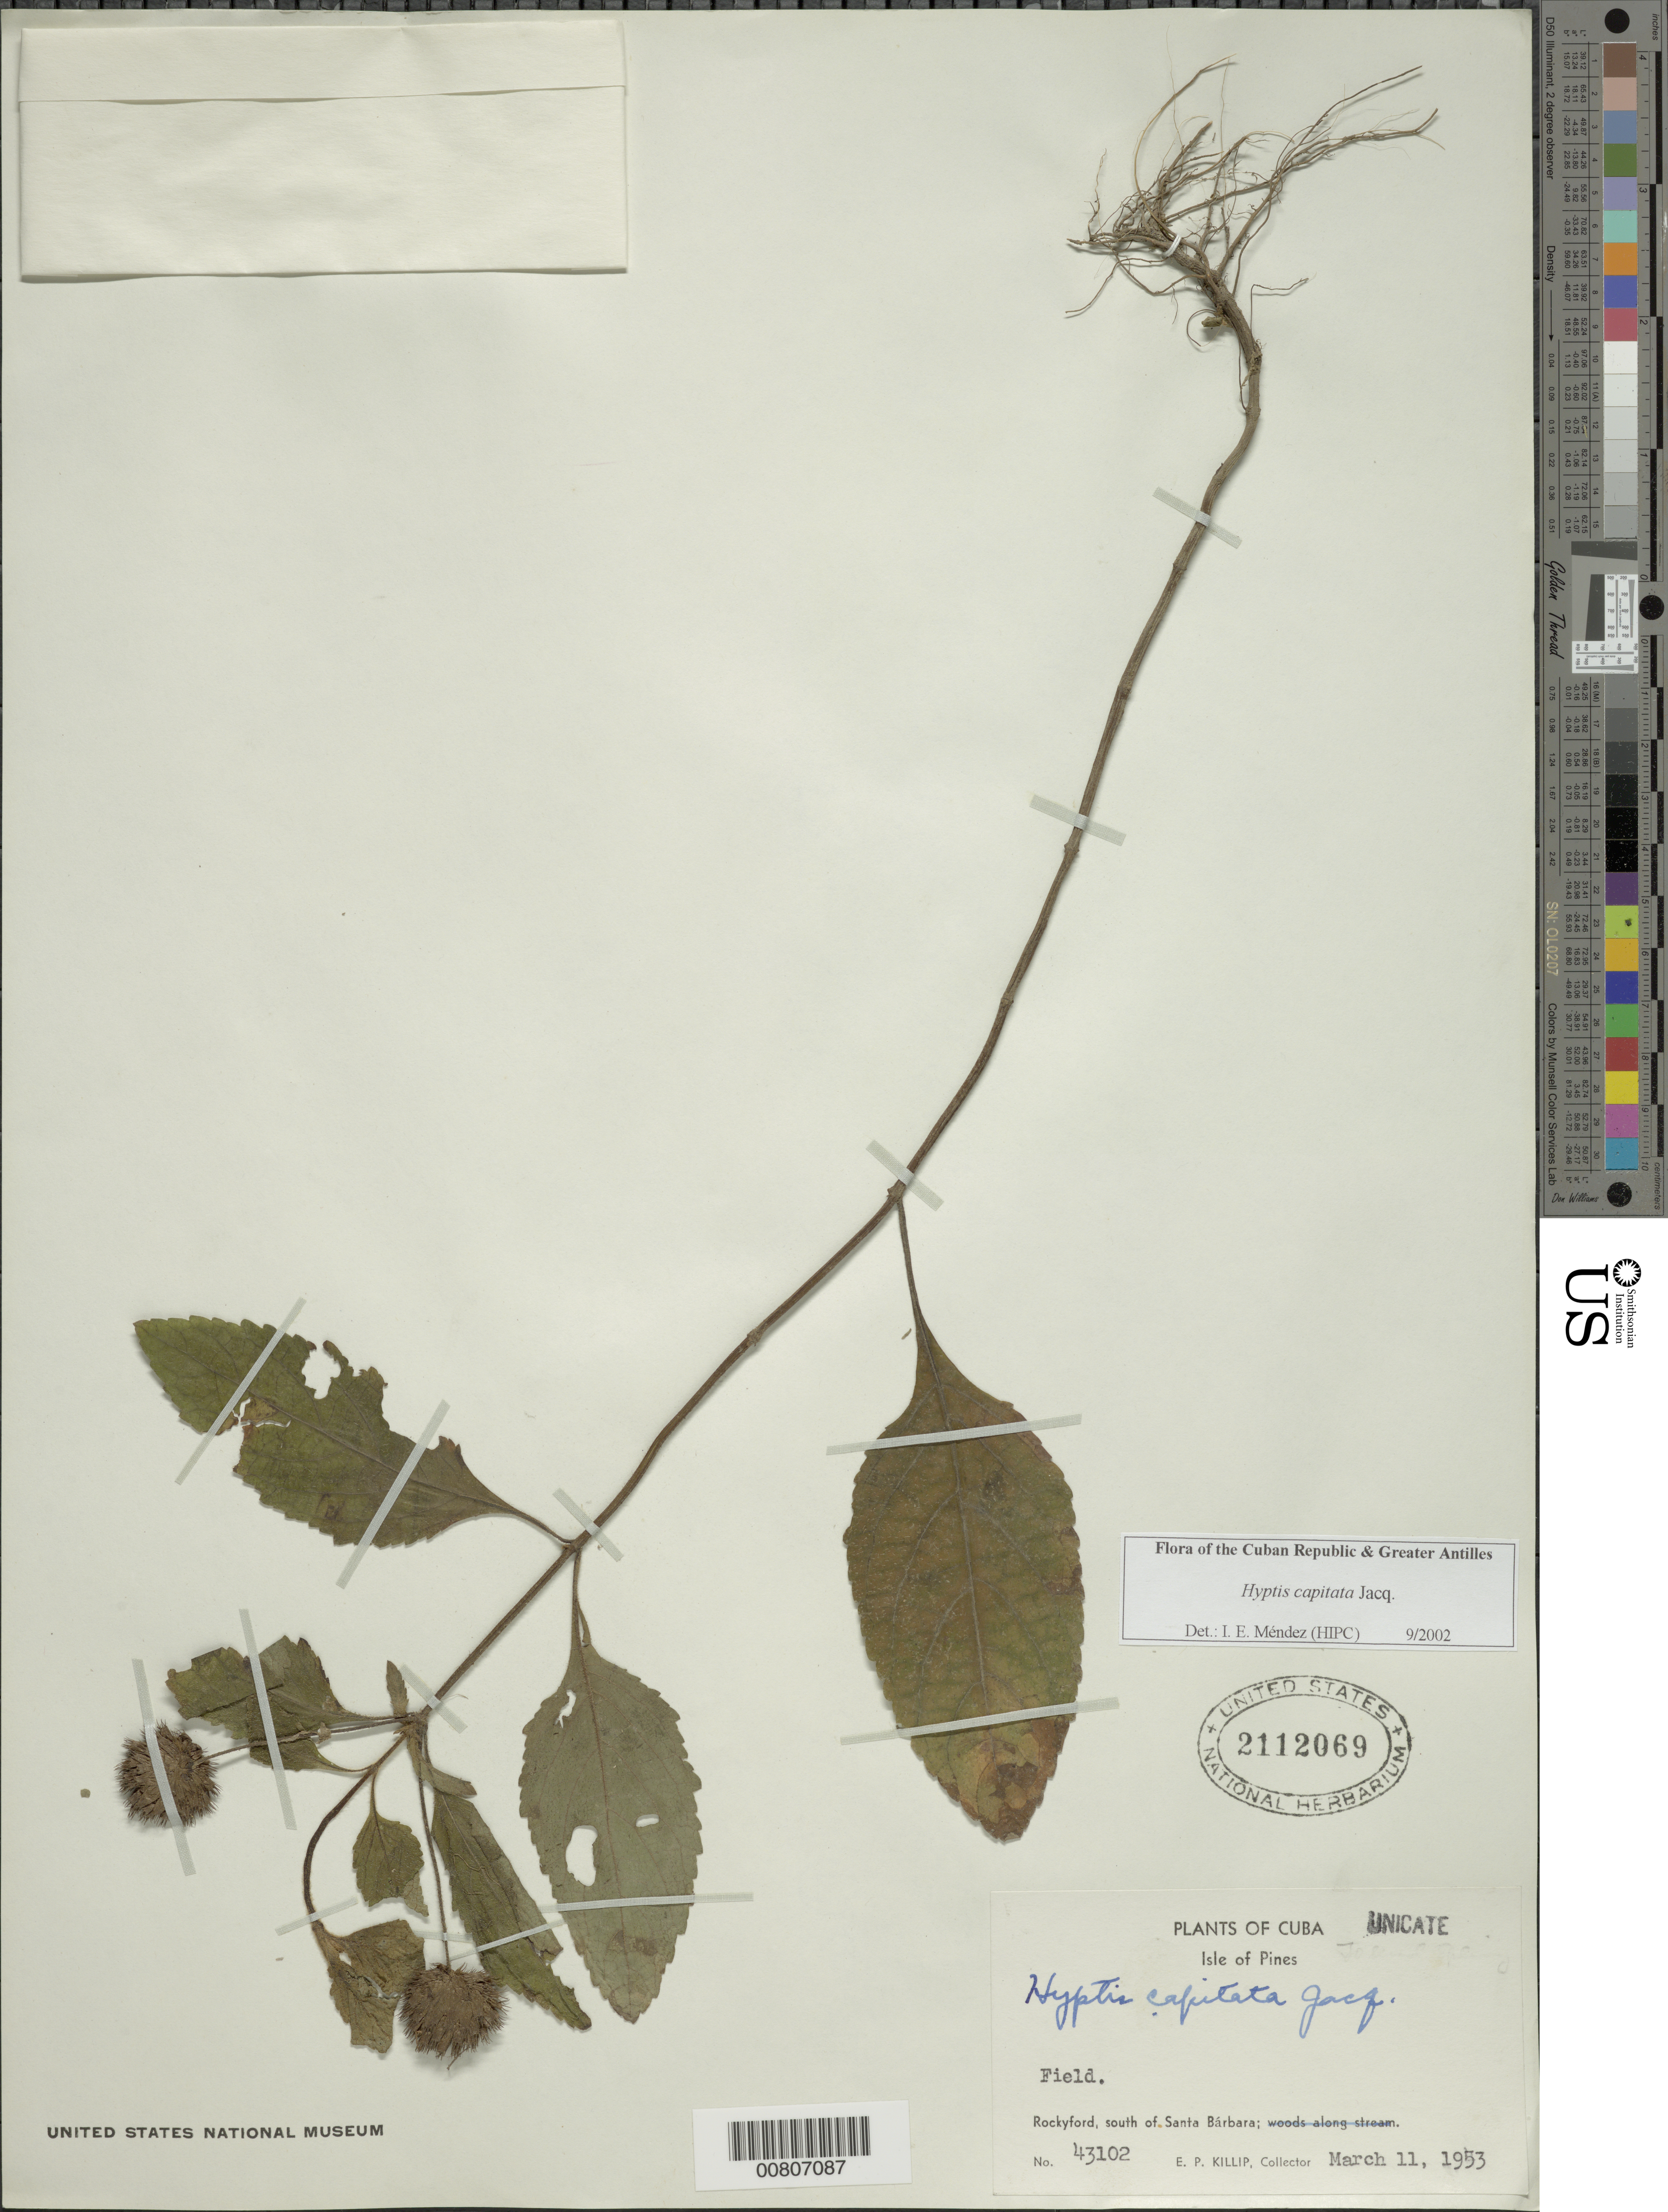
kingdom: Plantae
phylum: Tracheophyta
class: Magnoliopsida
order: Lamiales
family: Lamiaceae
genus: Hyptis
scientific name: Hyptis capitata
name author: Jacq.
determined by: Méndez, Isidro E., (HIPC)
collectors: E. P. Killip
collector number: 43102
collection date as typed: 11 Mar 1953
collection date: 1953-03-11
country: Cuba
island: Cuba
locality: Rockyford, S of Santa Bárbara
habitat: Field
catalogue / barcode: US 2112069